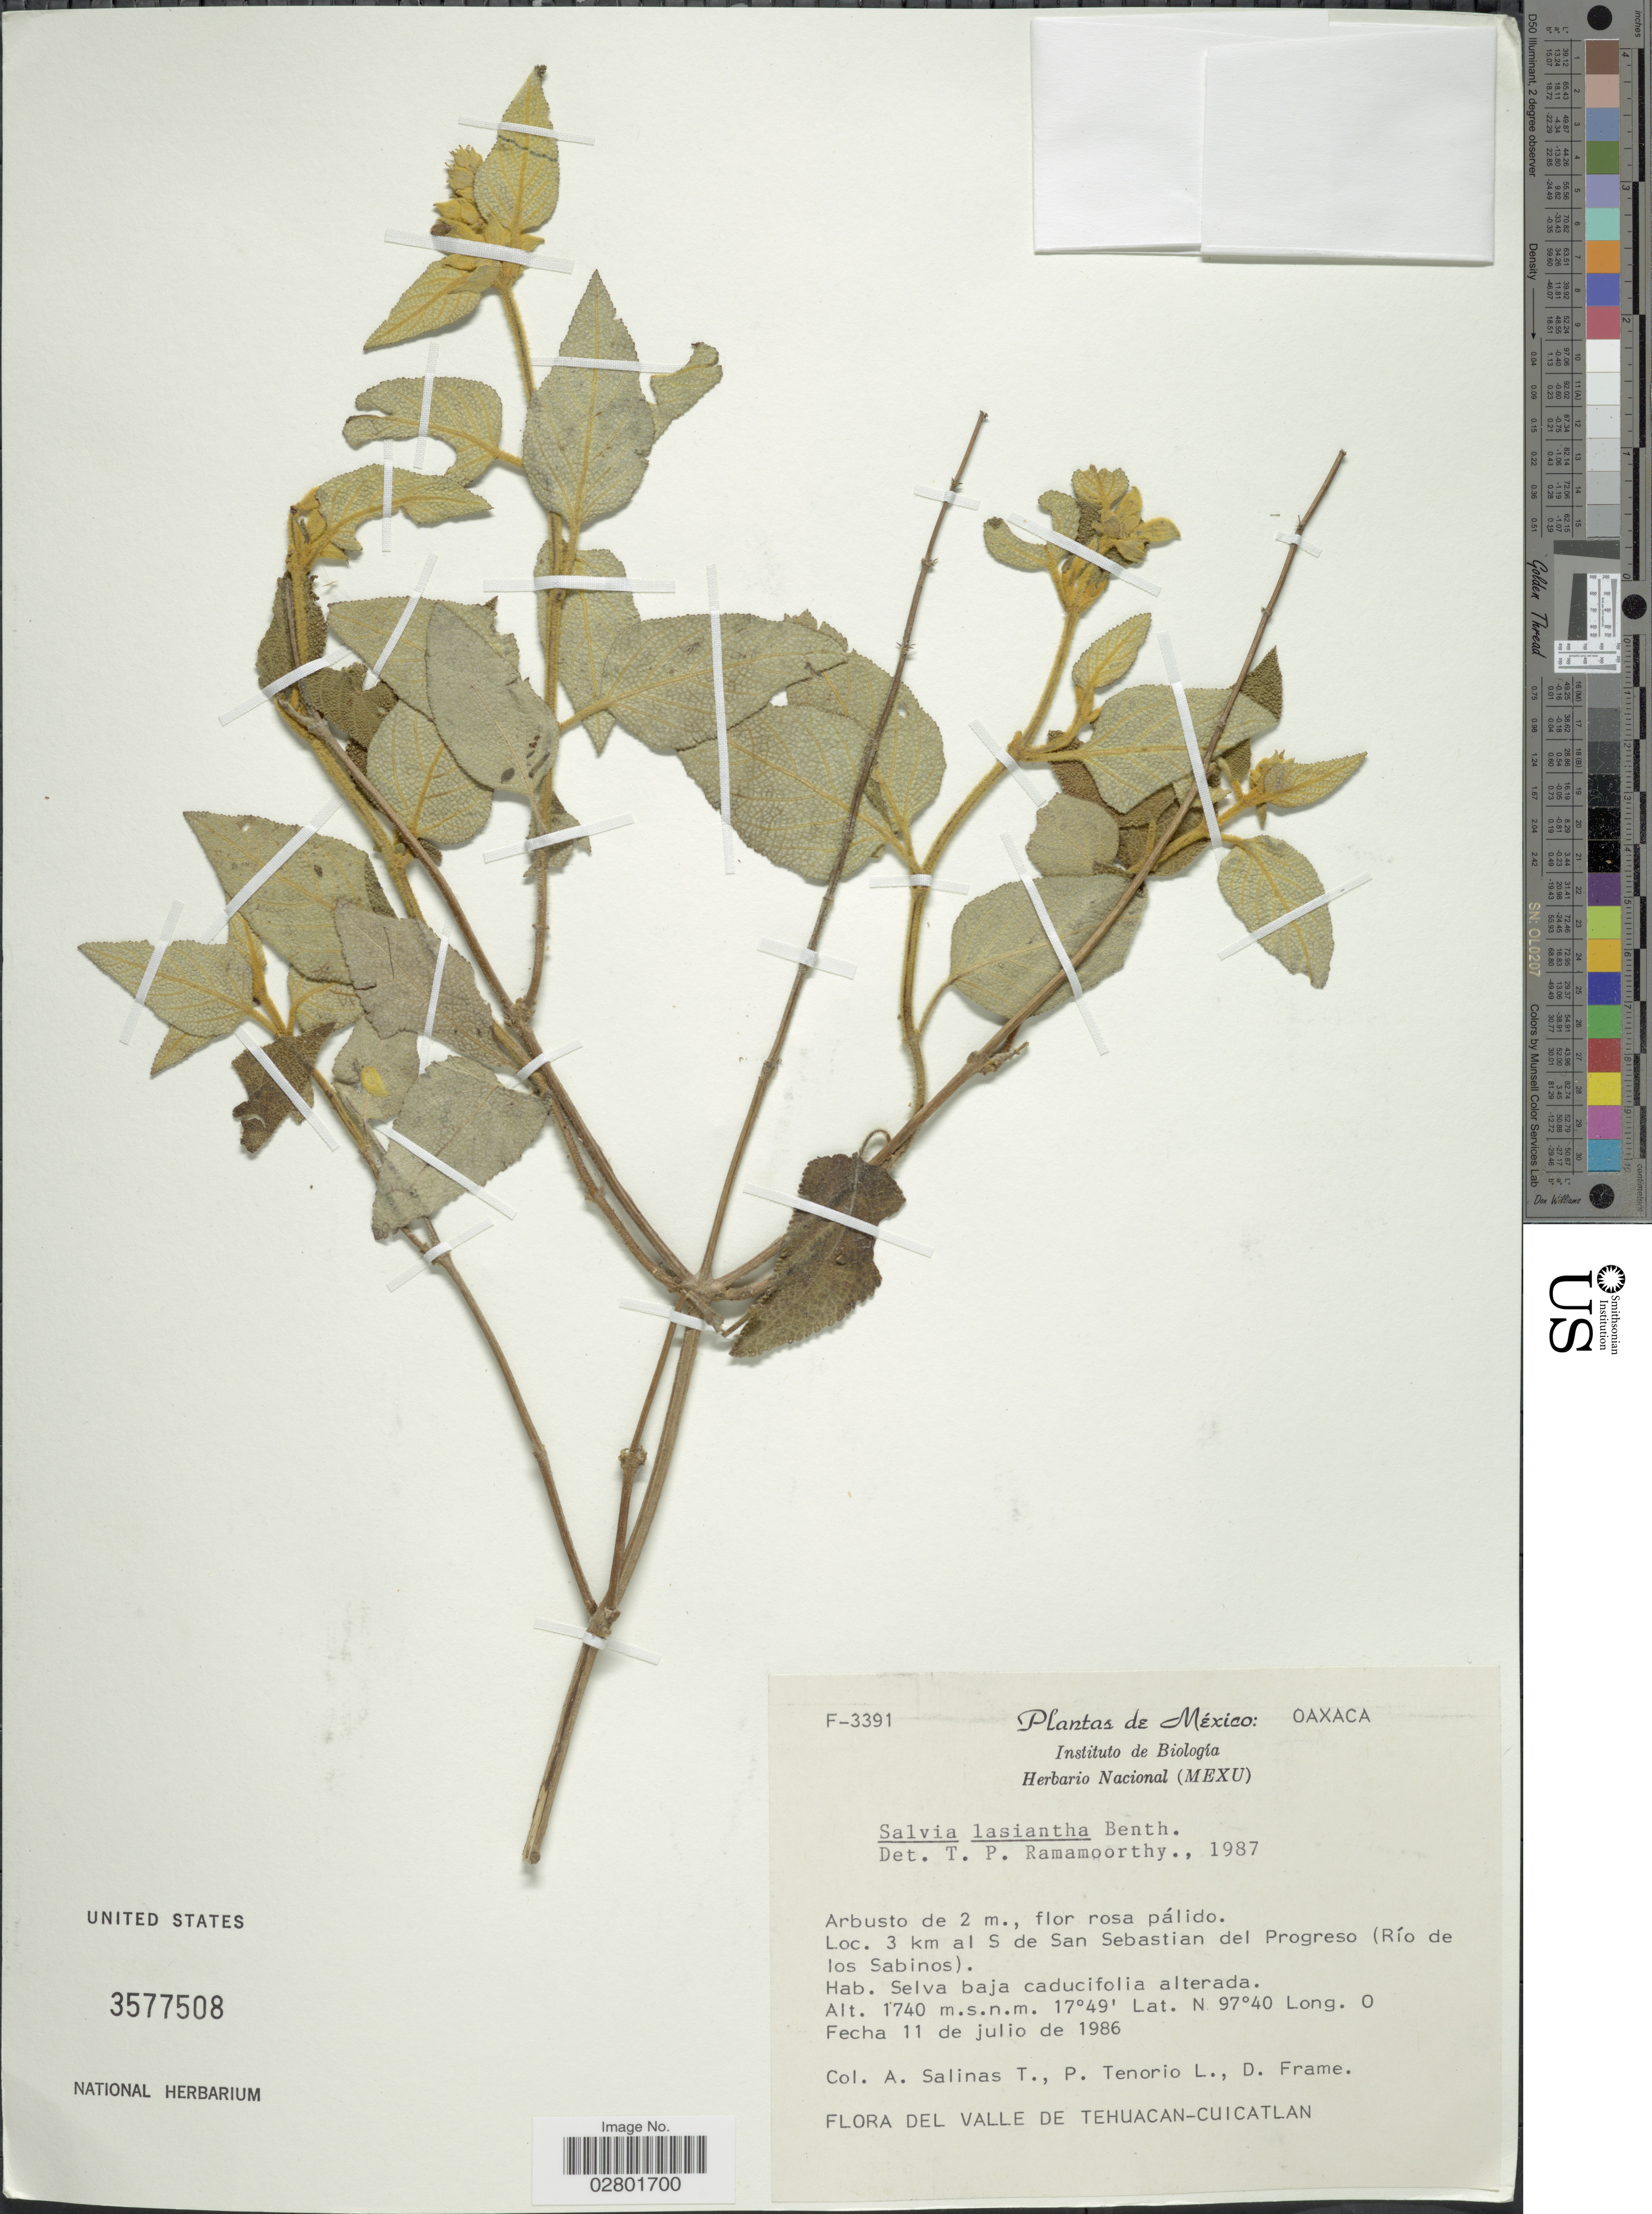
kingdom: Plantae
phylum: Tracheophyta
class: Magnoliopsida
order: Lamiales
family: Lamiaceae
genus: Salvia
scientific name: Salvia lasiantha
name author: Benth.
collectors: A. Salinas T., P. Tenorio L. & D. Frame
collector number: F-3391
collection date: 1986-07-11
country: Mexico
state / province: Oaxaca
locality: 3 km al S de San Sebastian del Progreso (Río de los Sabinos).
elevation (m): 1740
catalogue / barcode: US 3577508